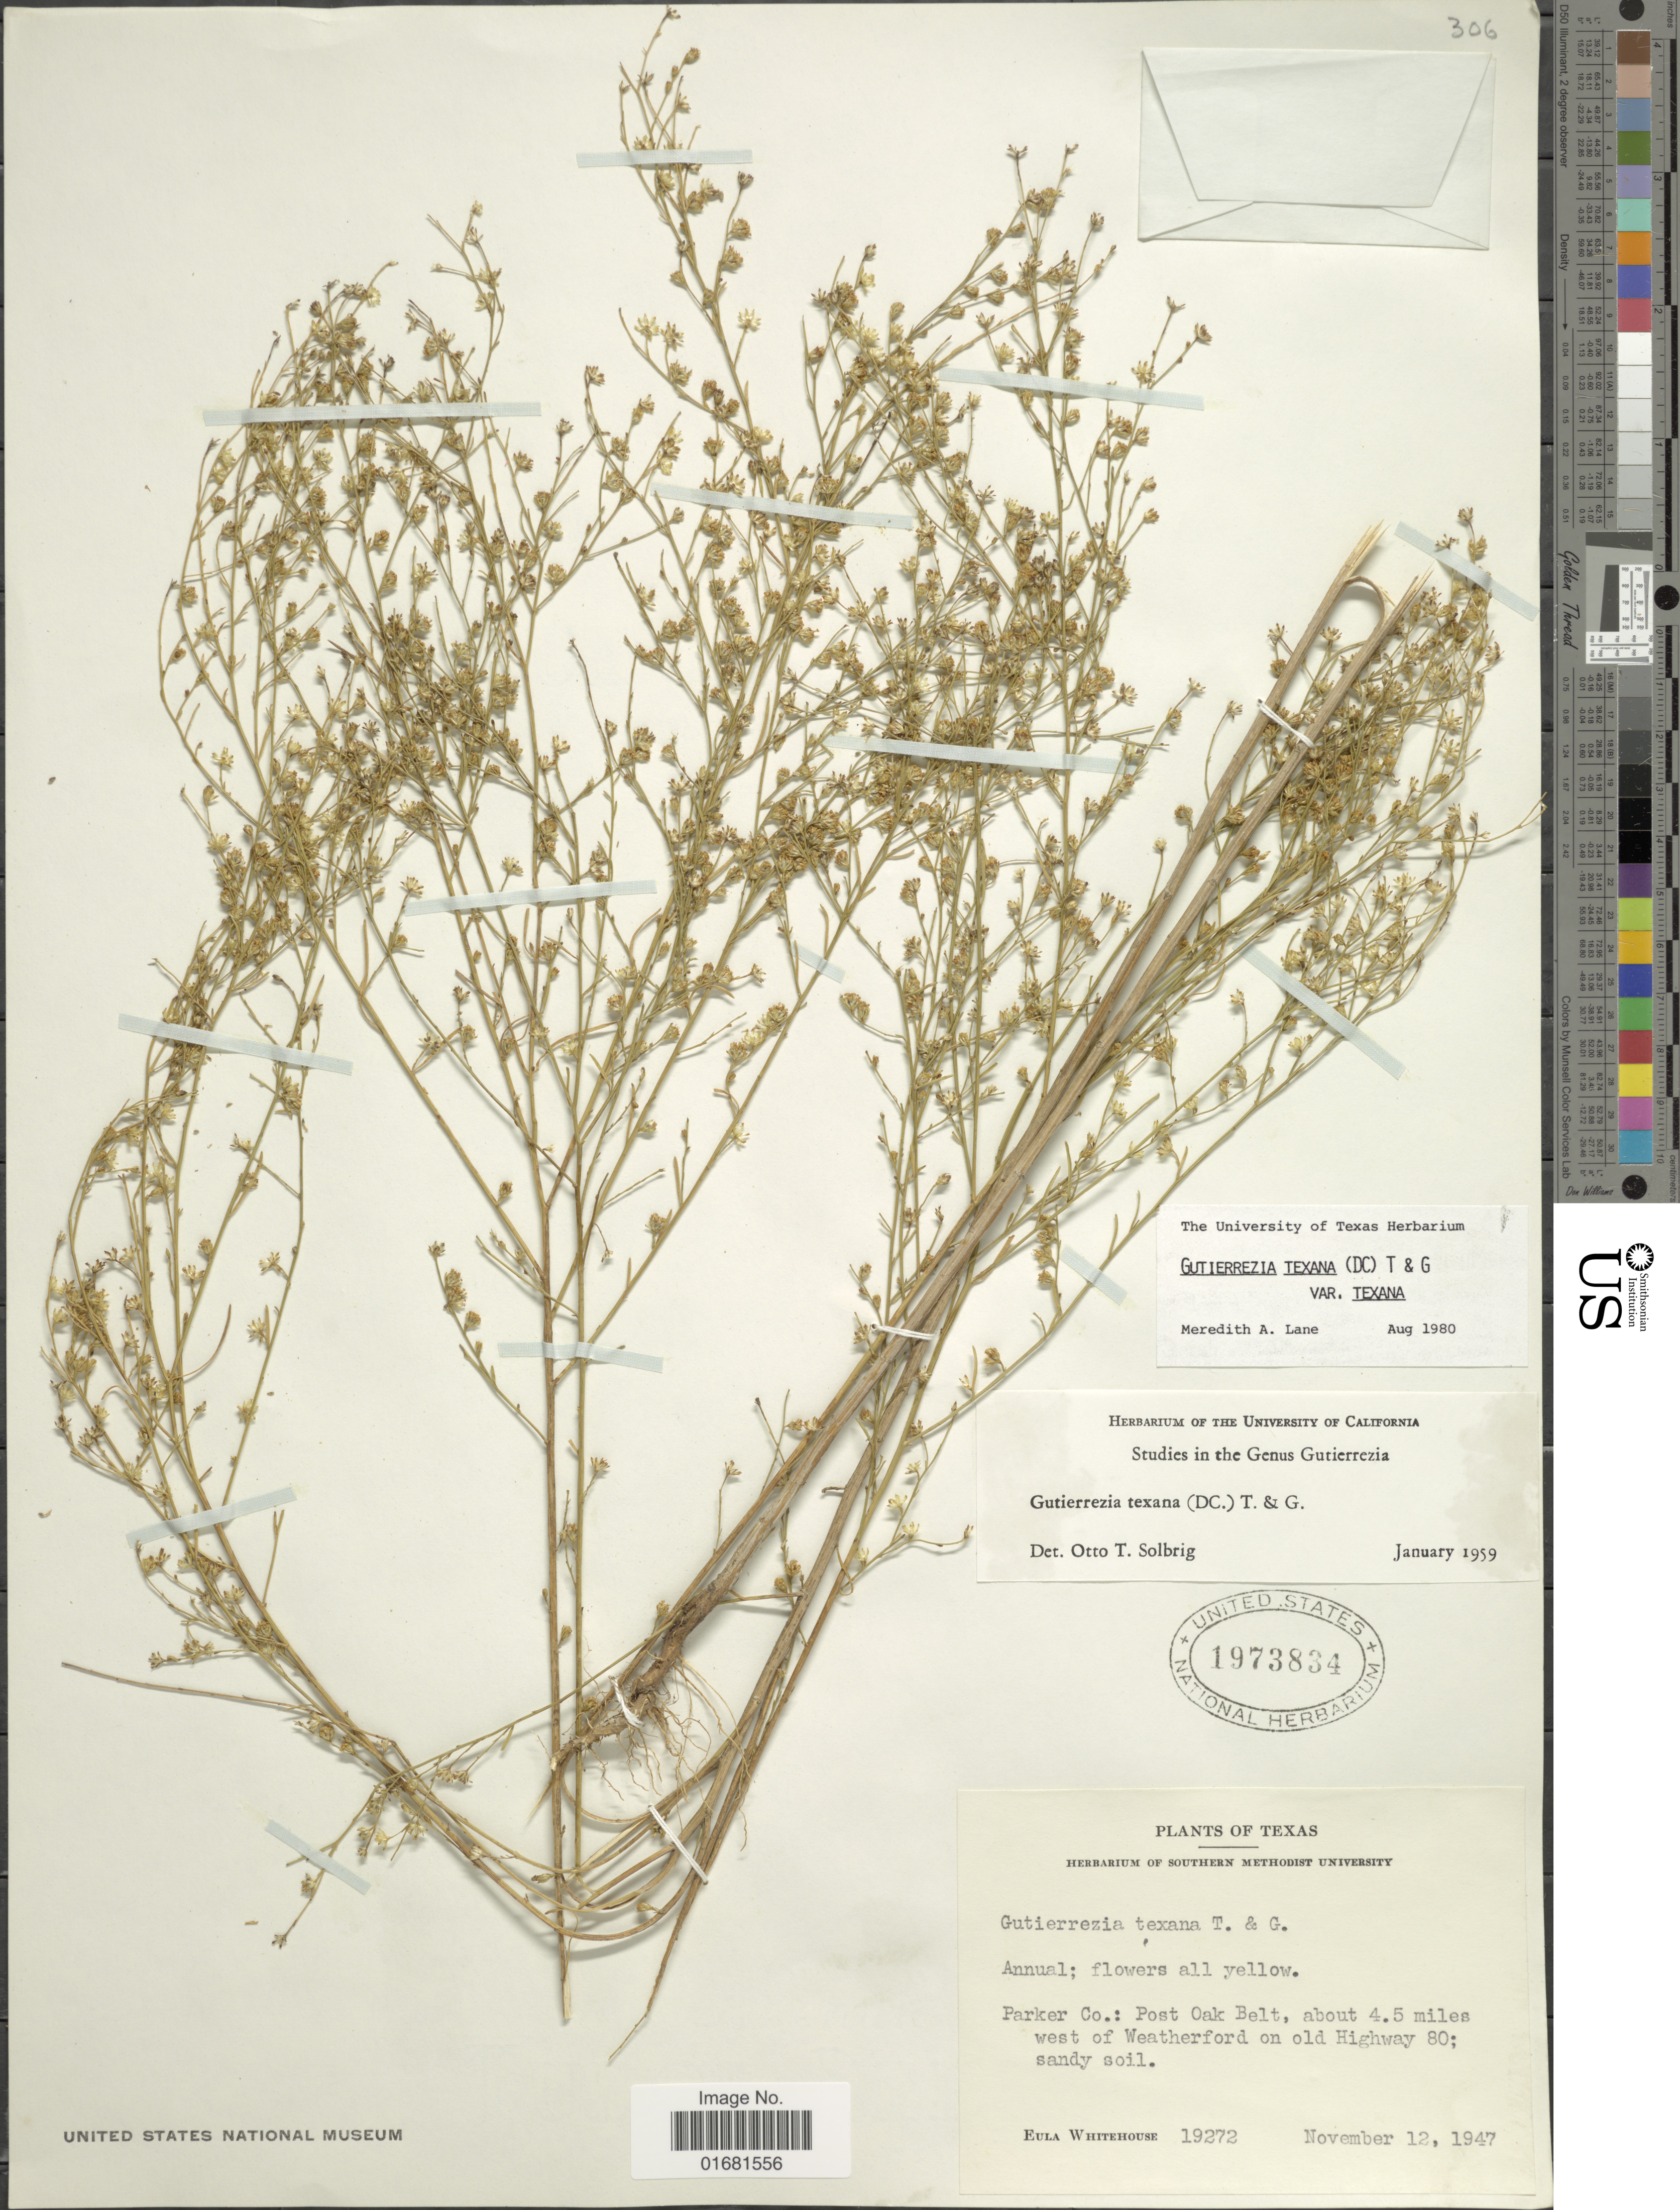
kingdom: Plantae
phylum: Tracheophyta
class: Magnoliopsida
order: Asterales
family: Asteraceae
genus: Gutierrezia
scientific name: Gutierrezia texana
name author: (DC.) Torr. & A. Gray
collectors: E. Whitehouse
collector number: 19272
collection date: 1947-11-12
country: United States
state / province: Texas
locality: Texas. Parker Co.: Post Oak Belt, about 4.5 miles west of Weatherford on old Highway 80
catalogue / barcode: US 1973834